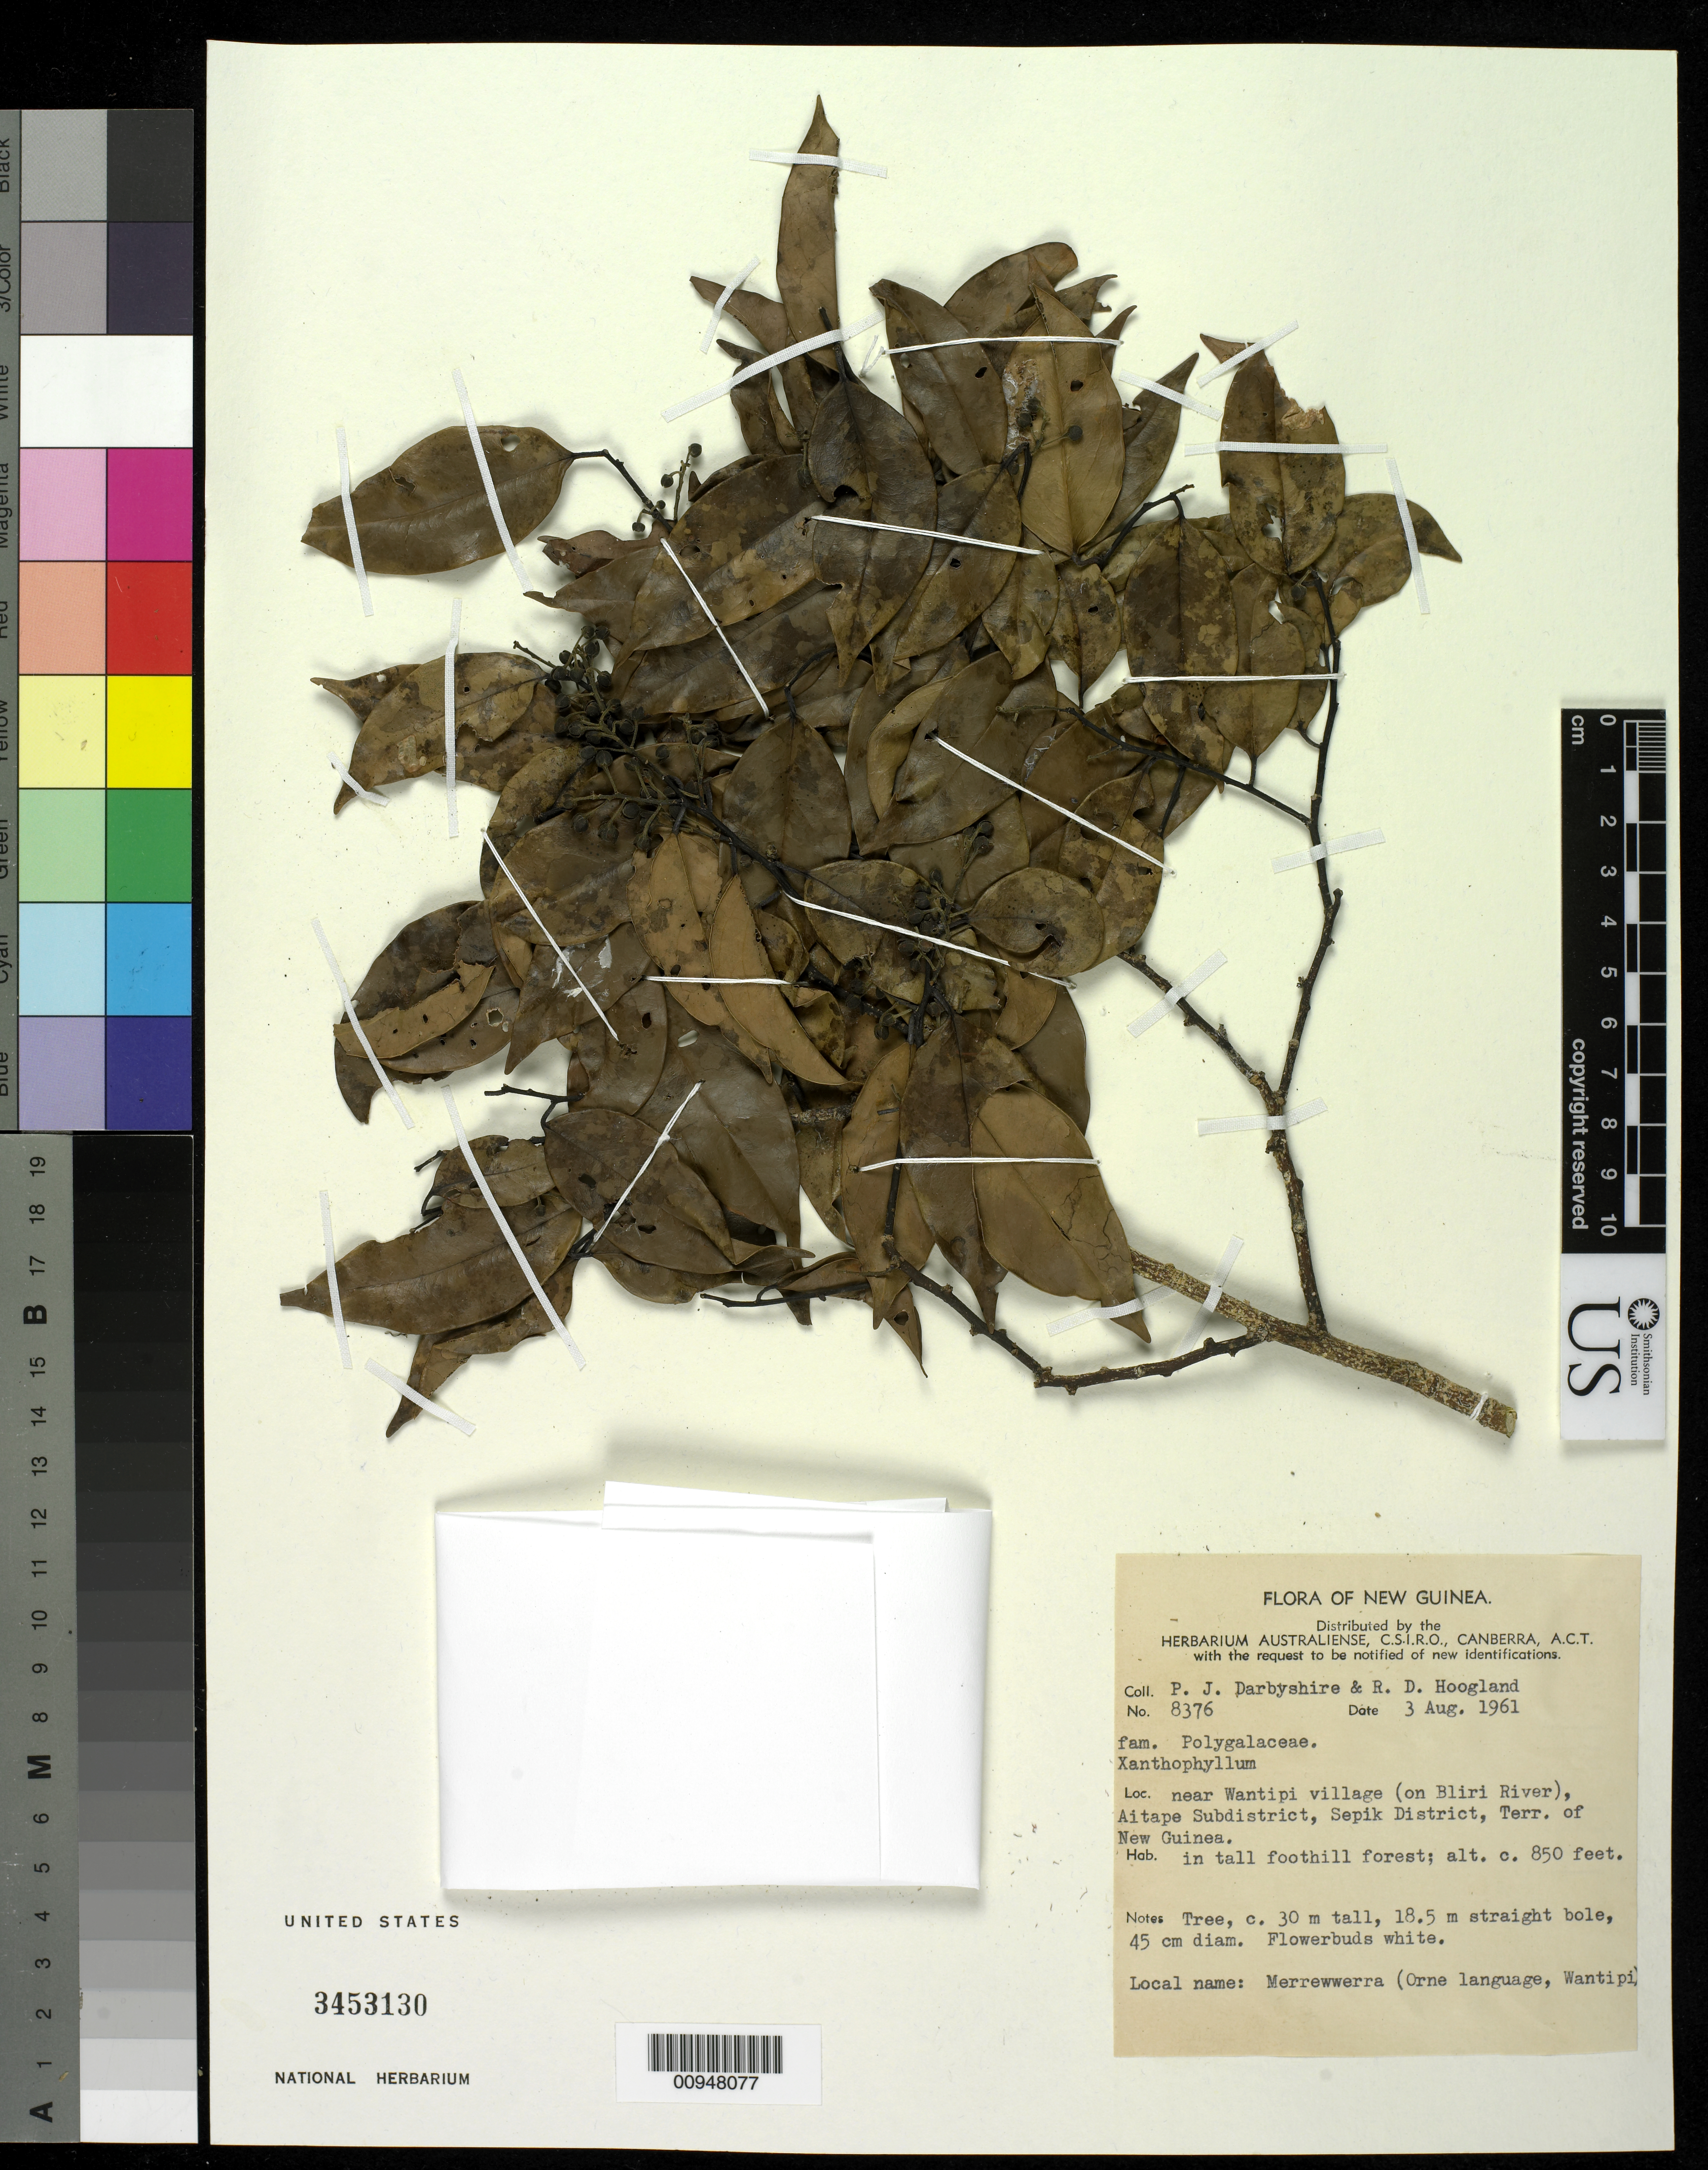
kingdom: Plantae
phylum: Tracheophyta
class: Magnoliopsida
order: Fabales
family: Polygalaceae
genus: Xanthophyllum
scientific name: Xanthophyllum sp.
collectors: P. Darbyshire & R. D. Hoogland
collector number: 8376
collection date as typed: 03 Aug 1961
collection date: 1961-08-03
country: Papua New Guinea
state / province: Sandaun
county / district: Aitape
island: New Guinea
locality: Near Wantipi village (on Bliri River).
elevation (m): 259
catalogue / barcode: US 3453130